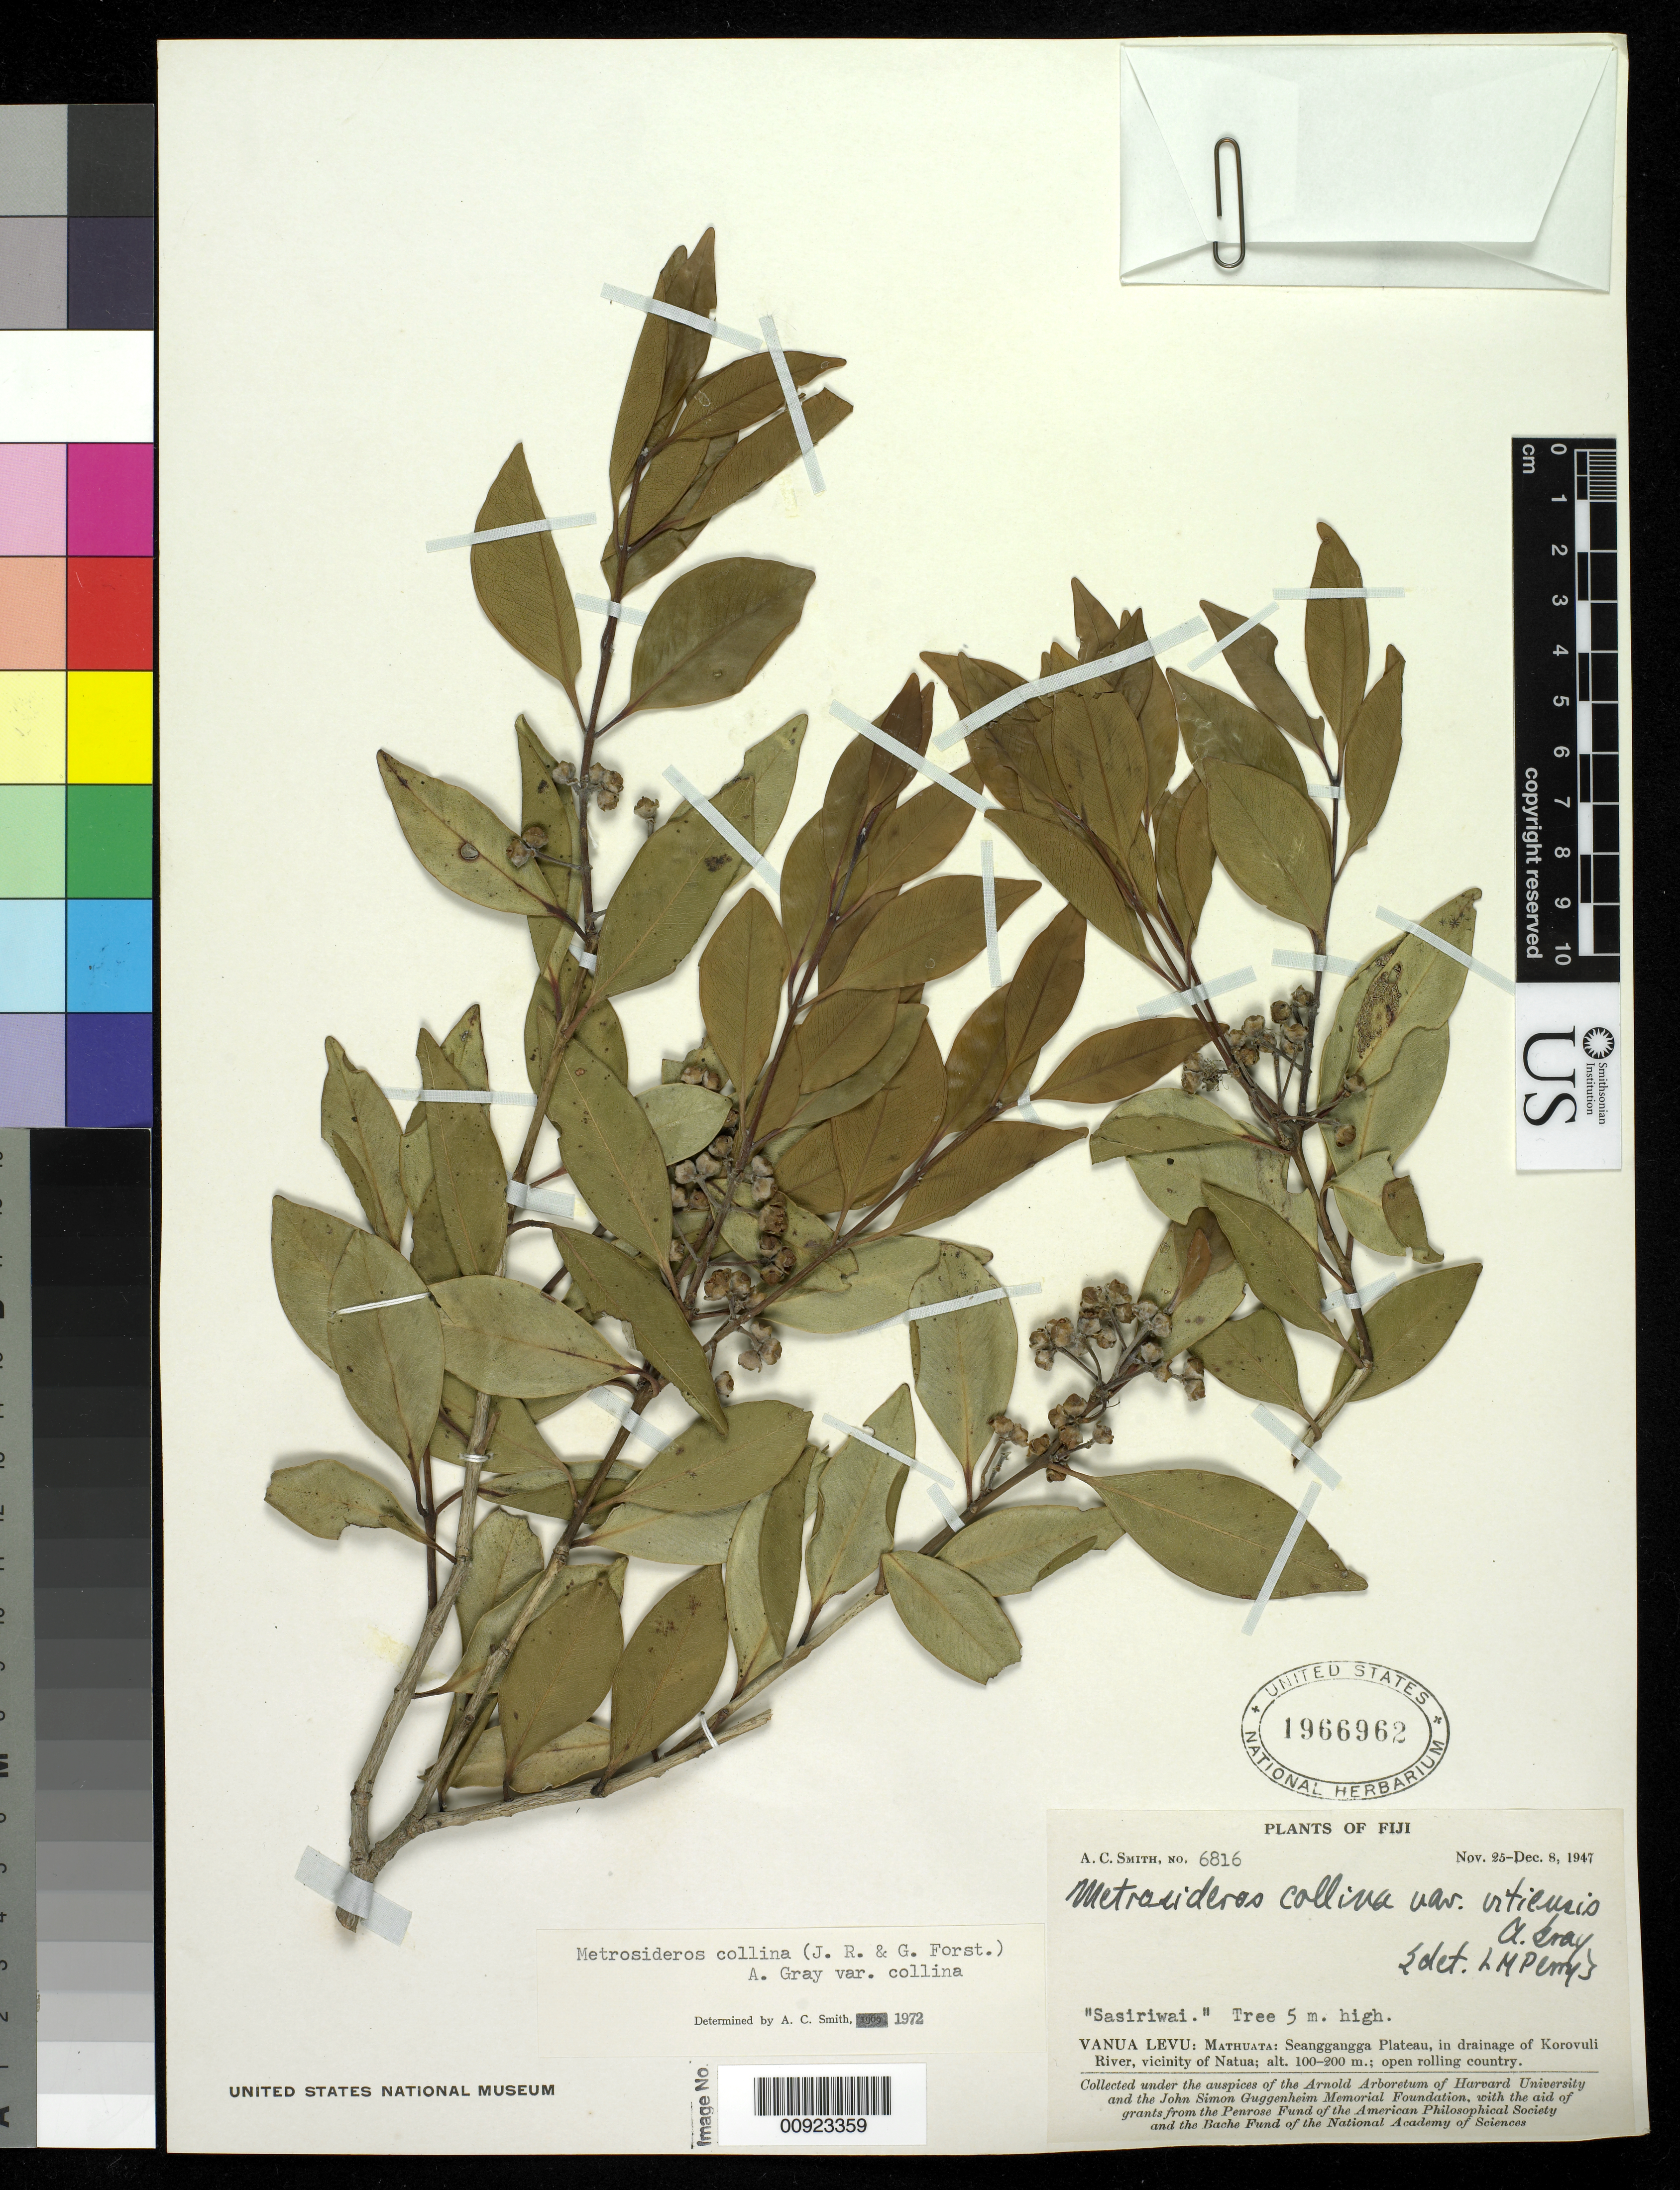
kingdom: Plantae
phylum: Tracheophyta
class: Magnoliopsida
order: Myrtales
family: Myrtaceae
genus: Metrosideros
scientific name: Metrosideros collina var. collina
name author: (J.R. Forst. & G. Forst.) A. Gray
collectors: C. A. Smith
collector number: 6816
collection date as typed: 25 Nov 1947 to 08 Dec 1947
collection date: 1947-11-25/1947-12-08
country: Fiji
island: Macuata-i-wai [Mathuata-i-wai]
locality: Mathuata: Seanggangga Plateau, in drainage of Korovuli River, vicinity of Natua.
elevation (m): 100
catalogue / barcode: US 1966962